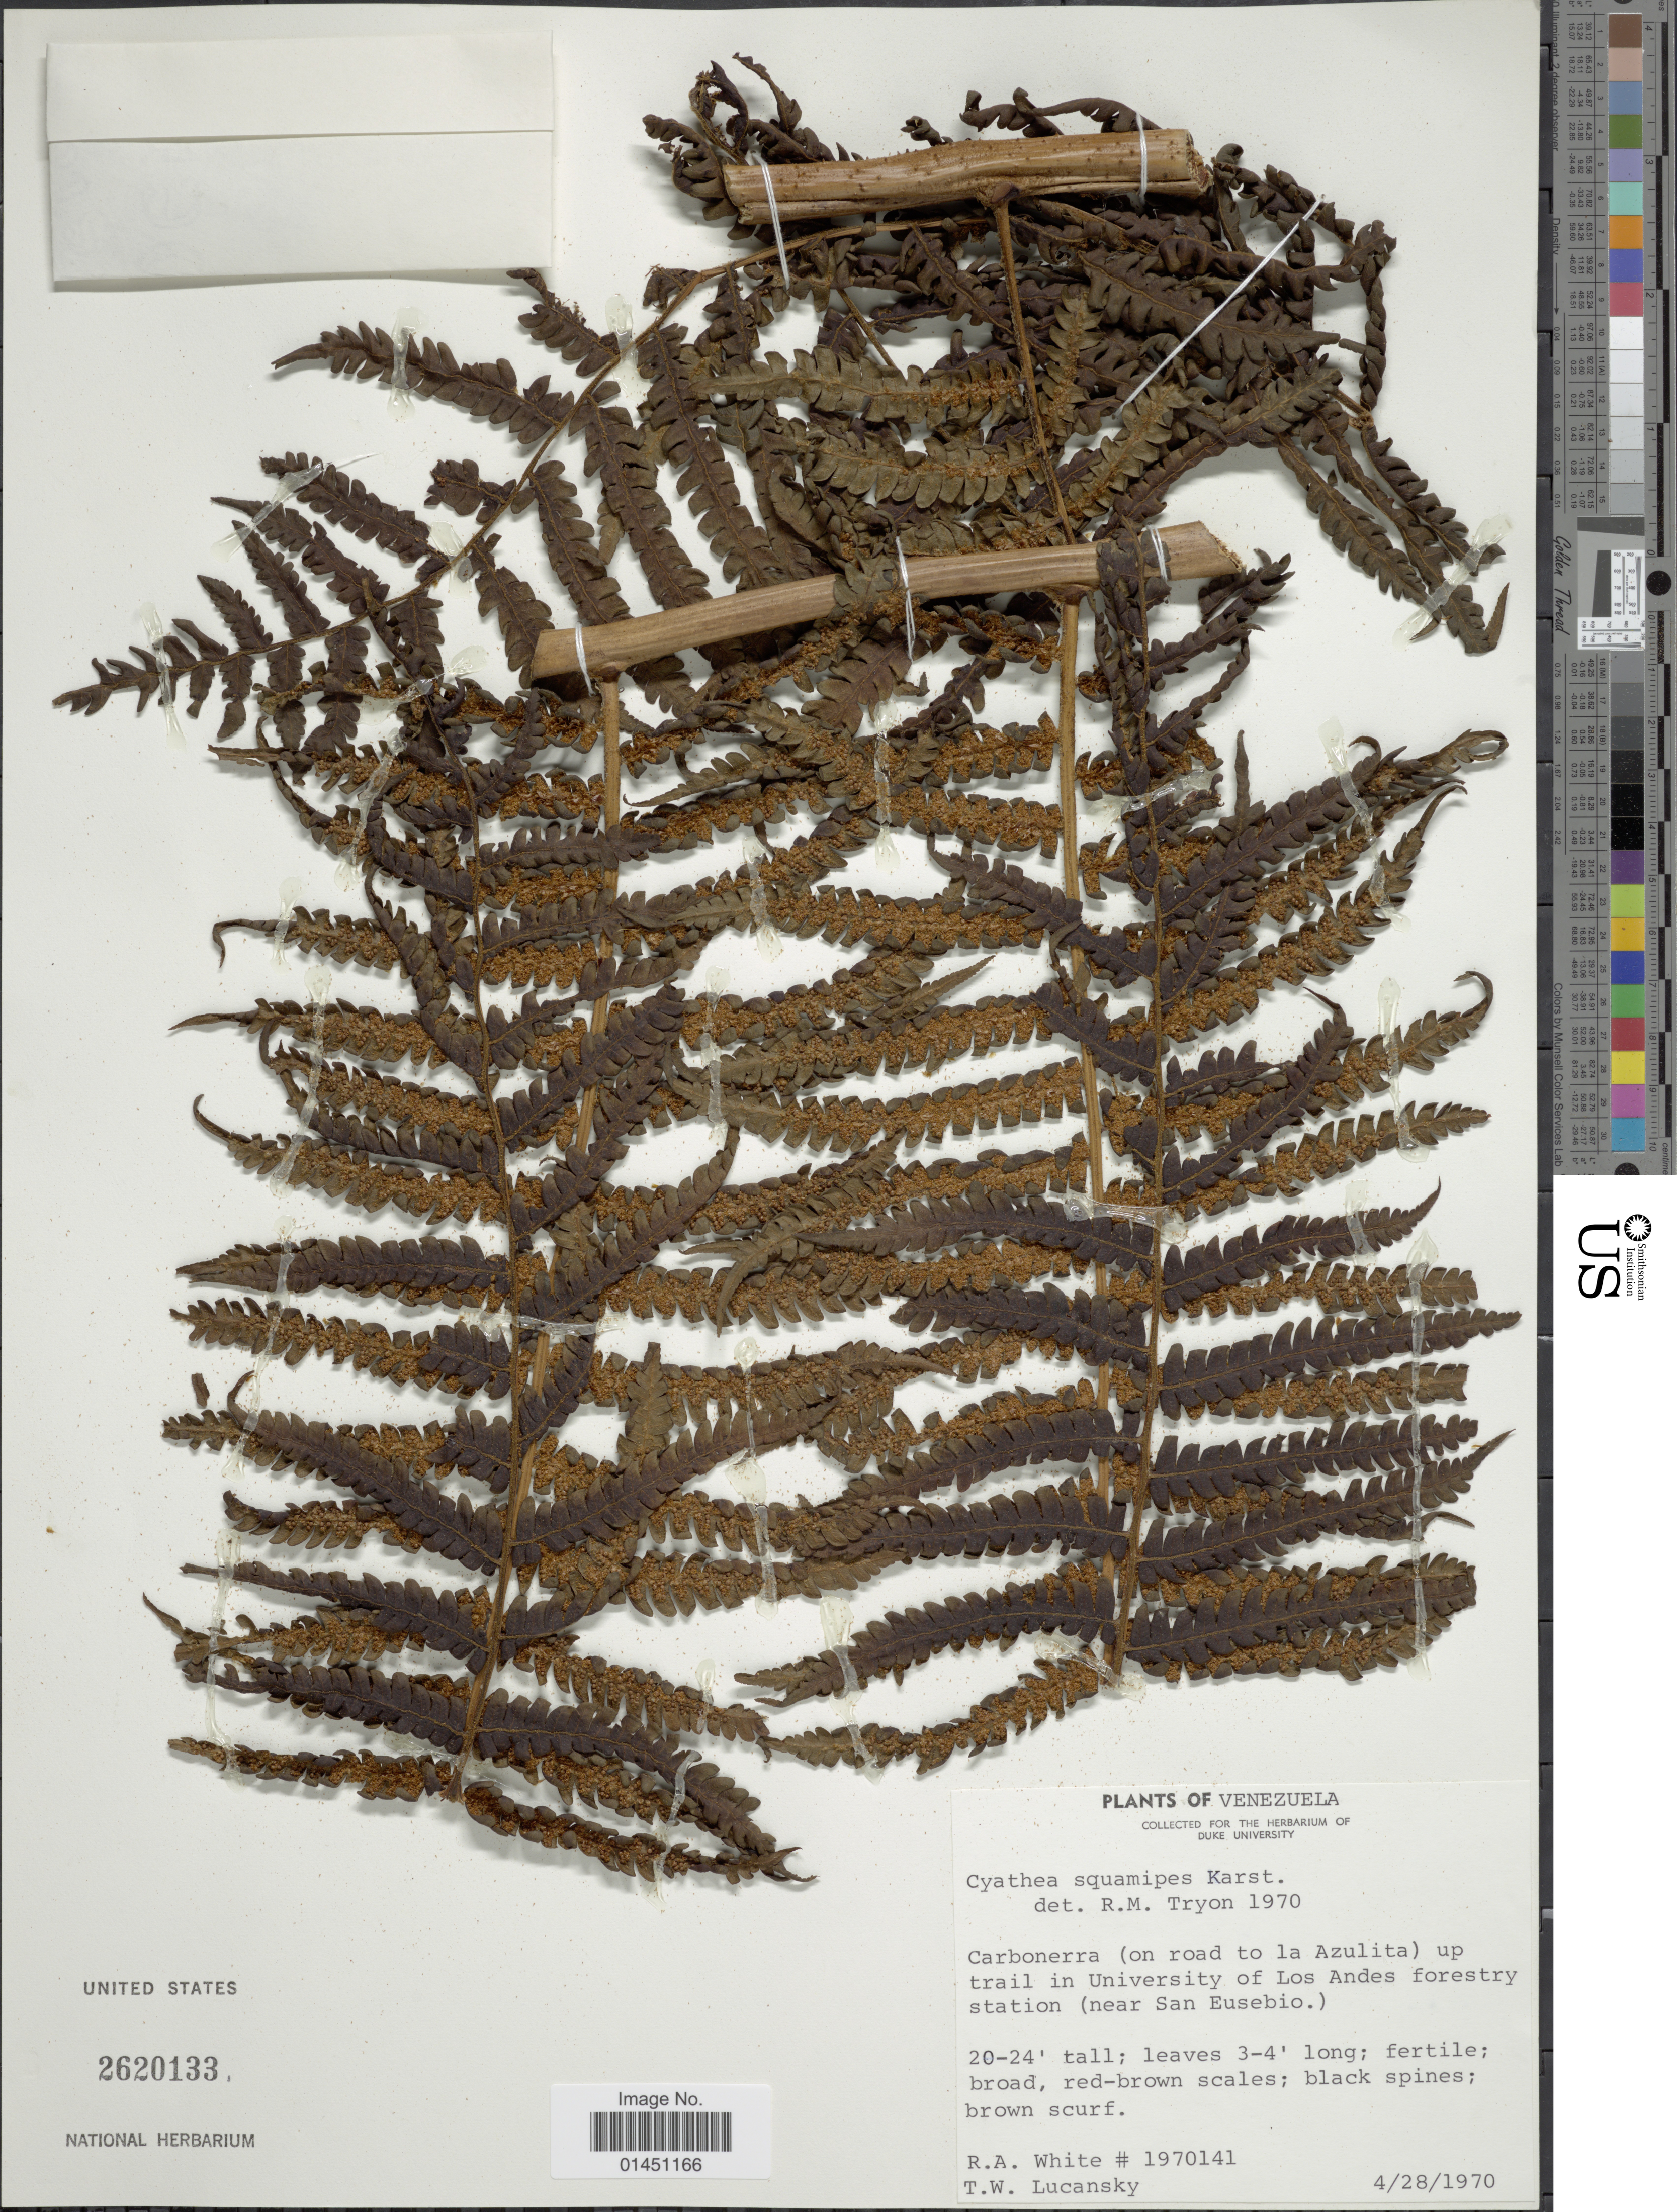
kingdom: Plantae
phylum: Tracheophyta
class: Polypodiopsida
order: Cyatheales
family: Cyatheaceae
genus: Cyathea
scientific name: Cyathea caracasana var. caracasana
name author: (Klotzsch) Domin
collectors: R. A. White & T. Lucansky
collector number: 1970141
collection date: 1970-04-28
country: Venezuela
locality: Carbonerra (on road to la Azulita) up trail in University of Los Andes forestry station (near San Eusebio)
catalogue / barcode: US 2620133